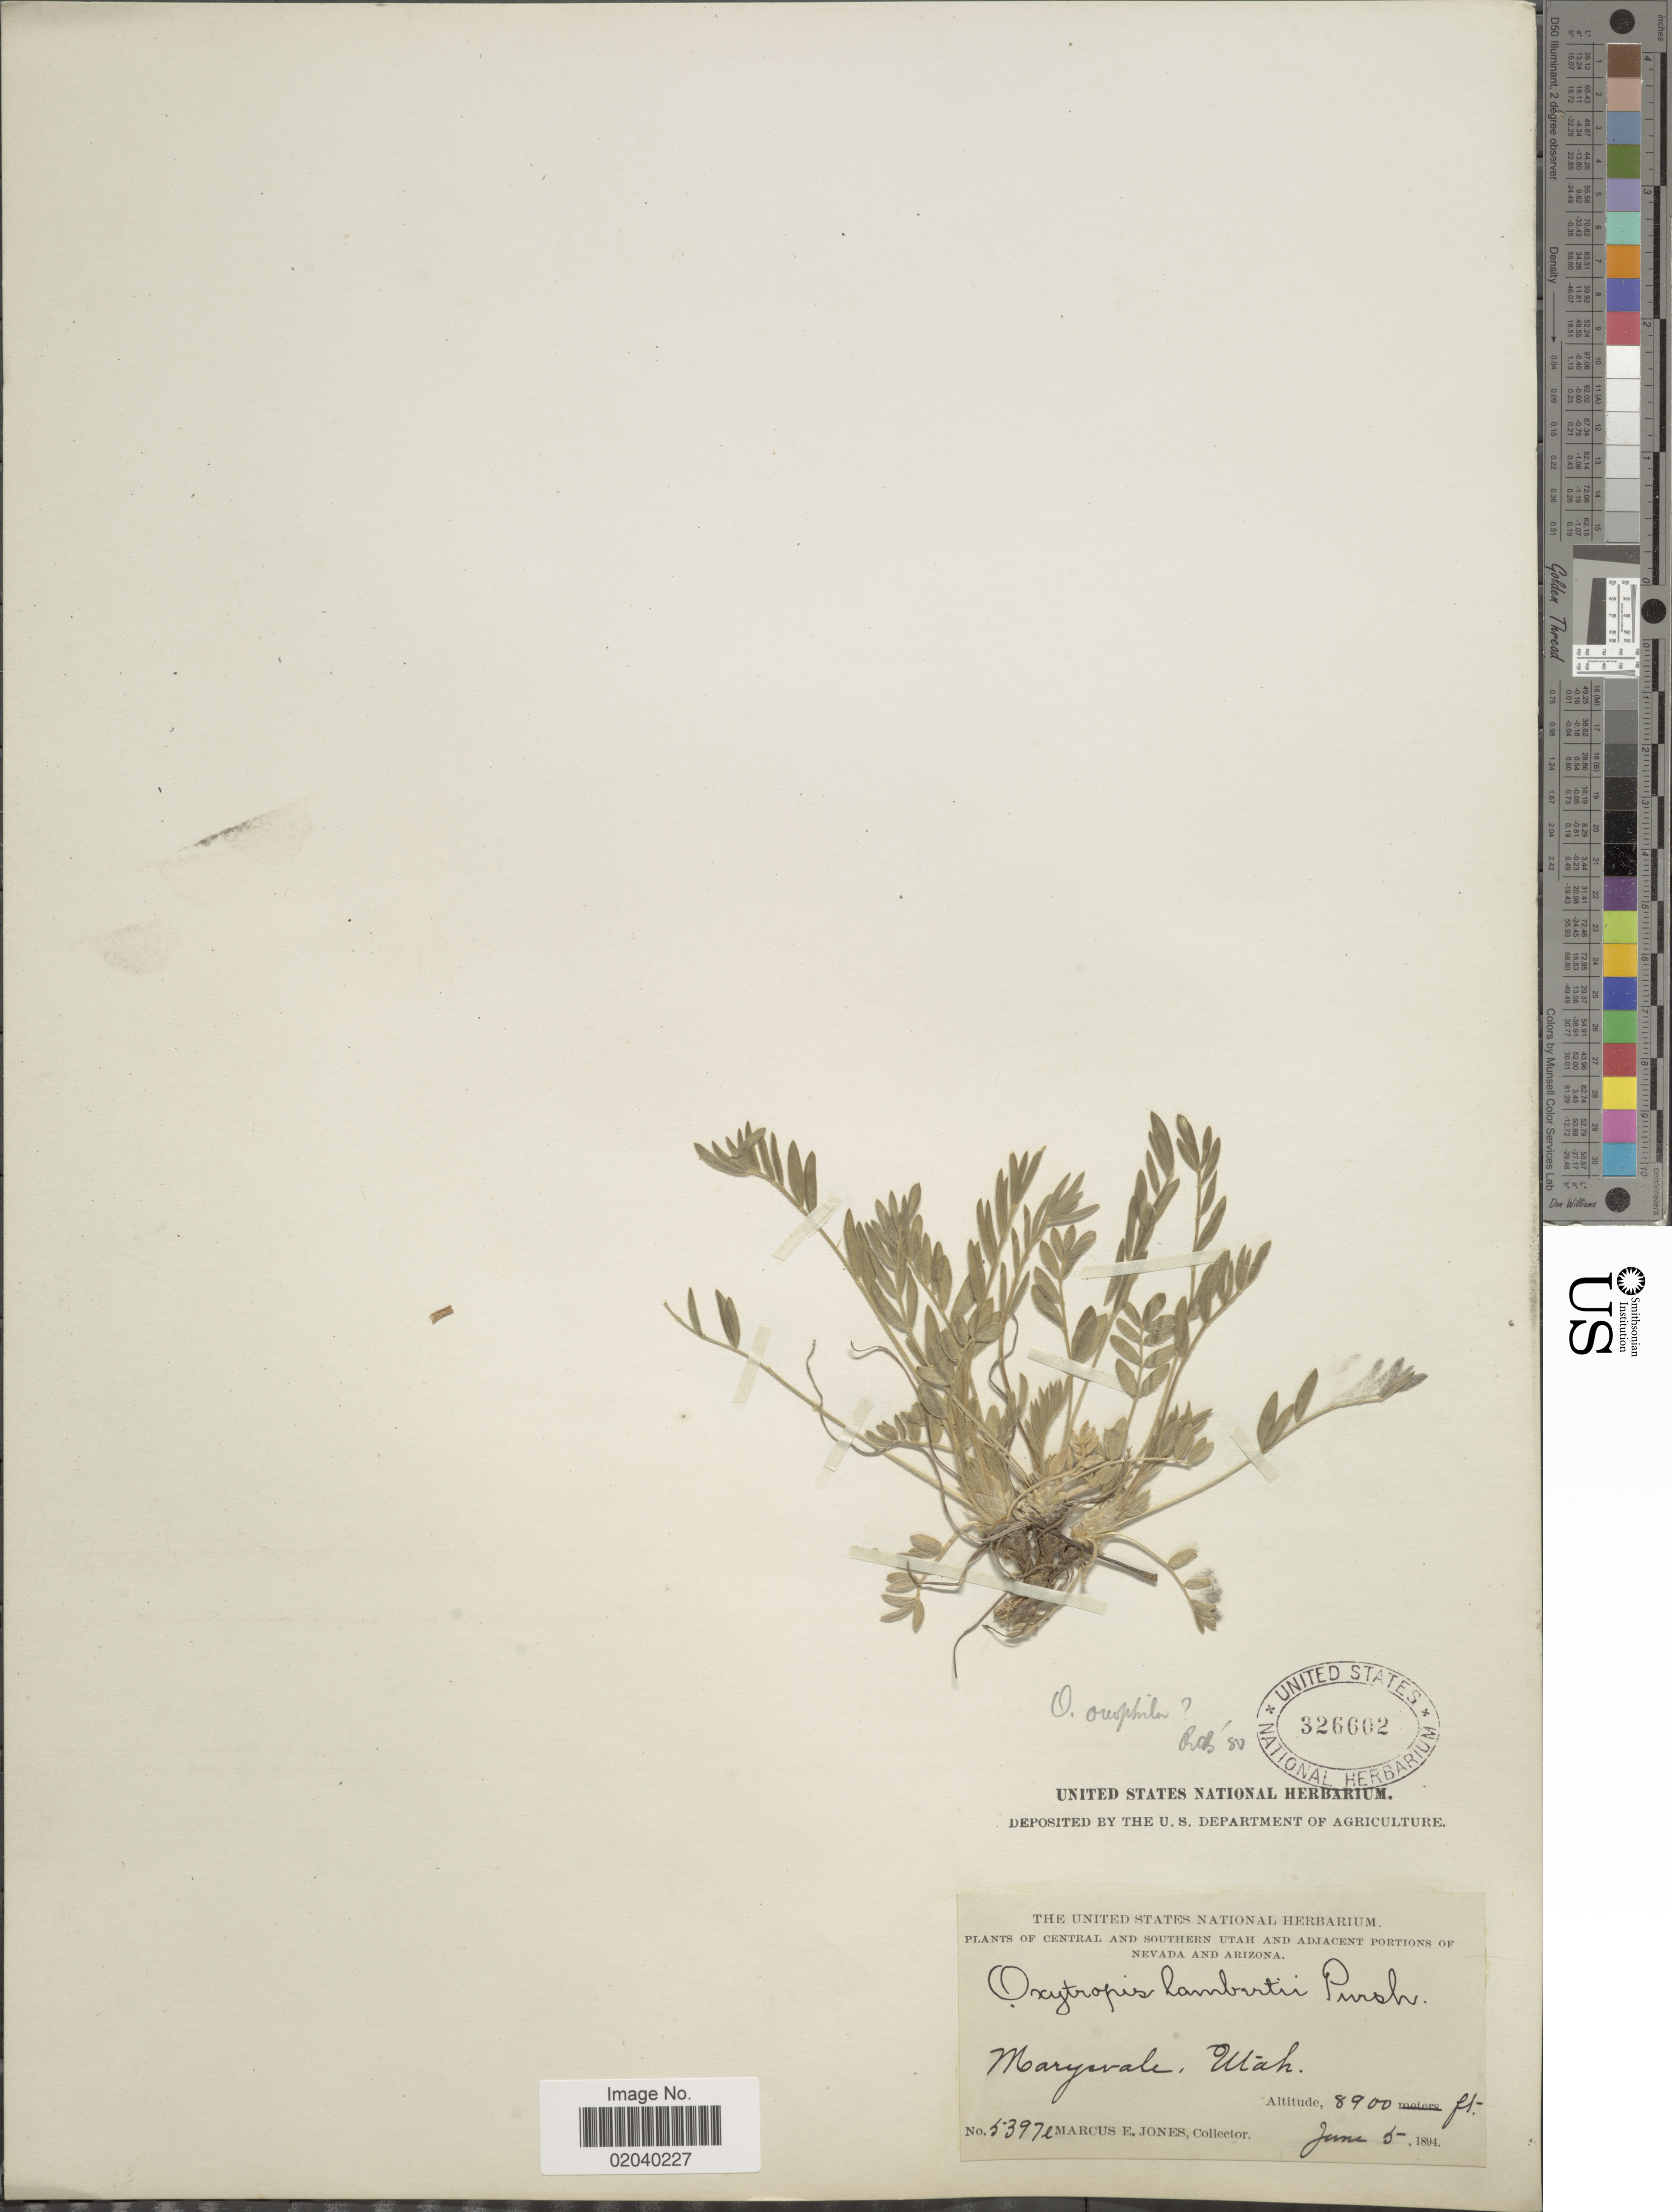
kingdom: Plantae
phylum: Tracheophyta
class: Magnoliopsida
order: Fabales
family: Fabaceae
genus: Oxytropis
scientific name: Oxytropis oreophila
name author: A. Gray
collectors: M. E. Jones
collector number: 5397e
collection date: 1894-06-05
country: United States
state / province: Utah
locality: Central and Southern Utah and Adjacent Portions of Nevada and Arizona, Marysvale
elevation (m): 2713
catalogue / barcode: US 326602